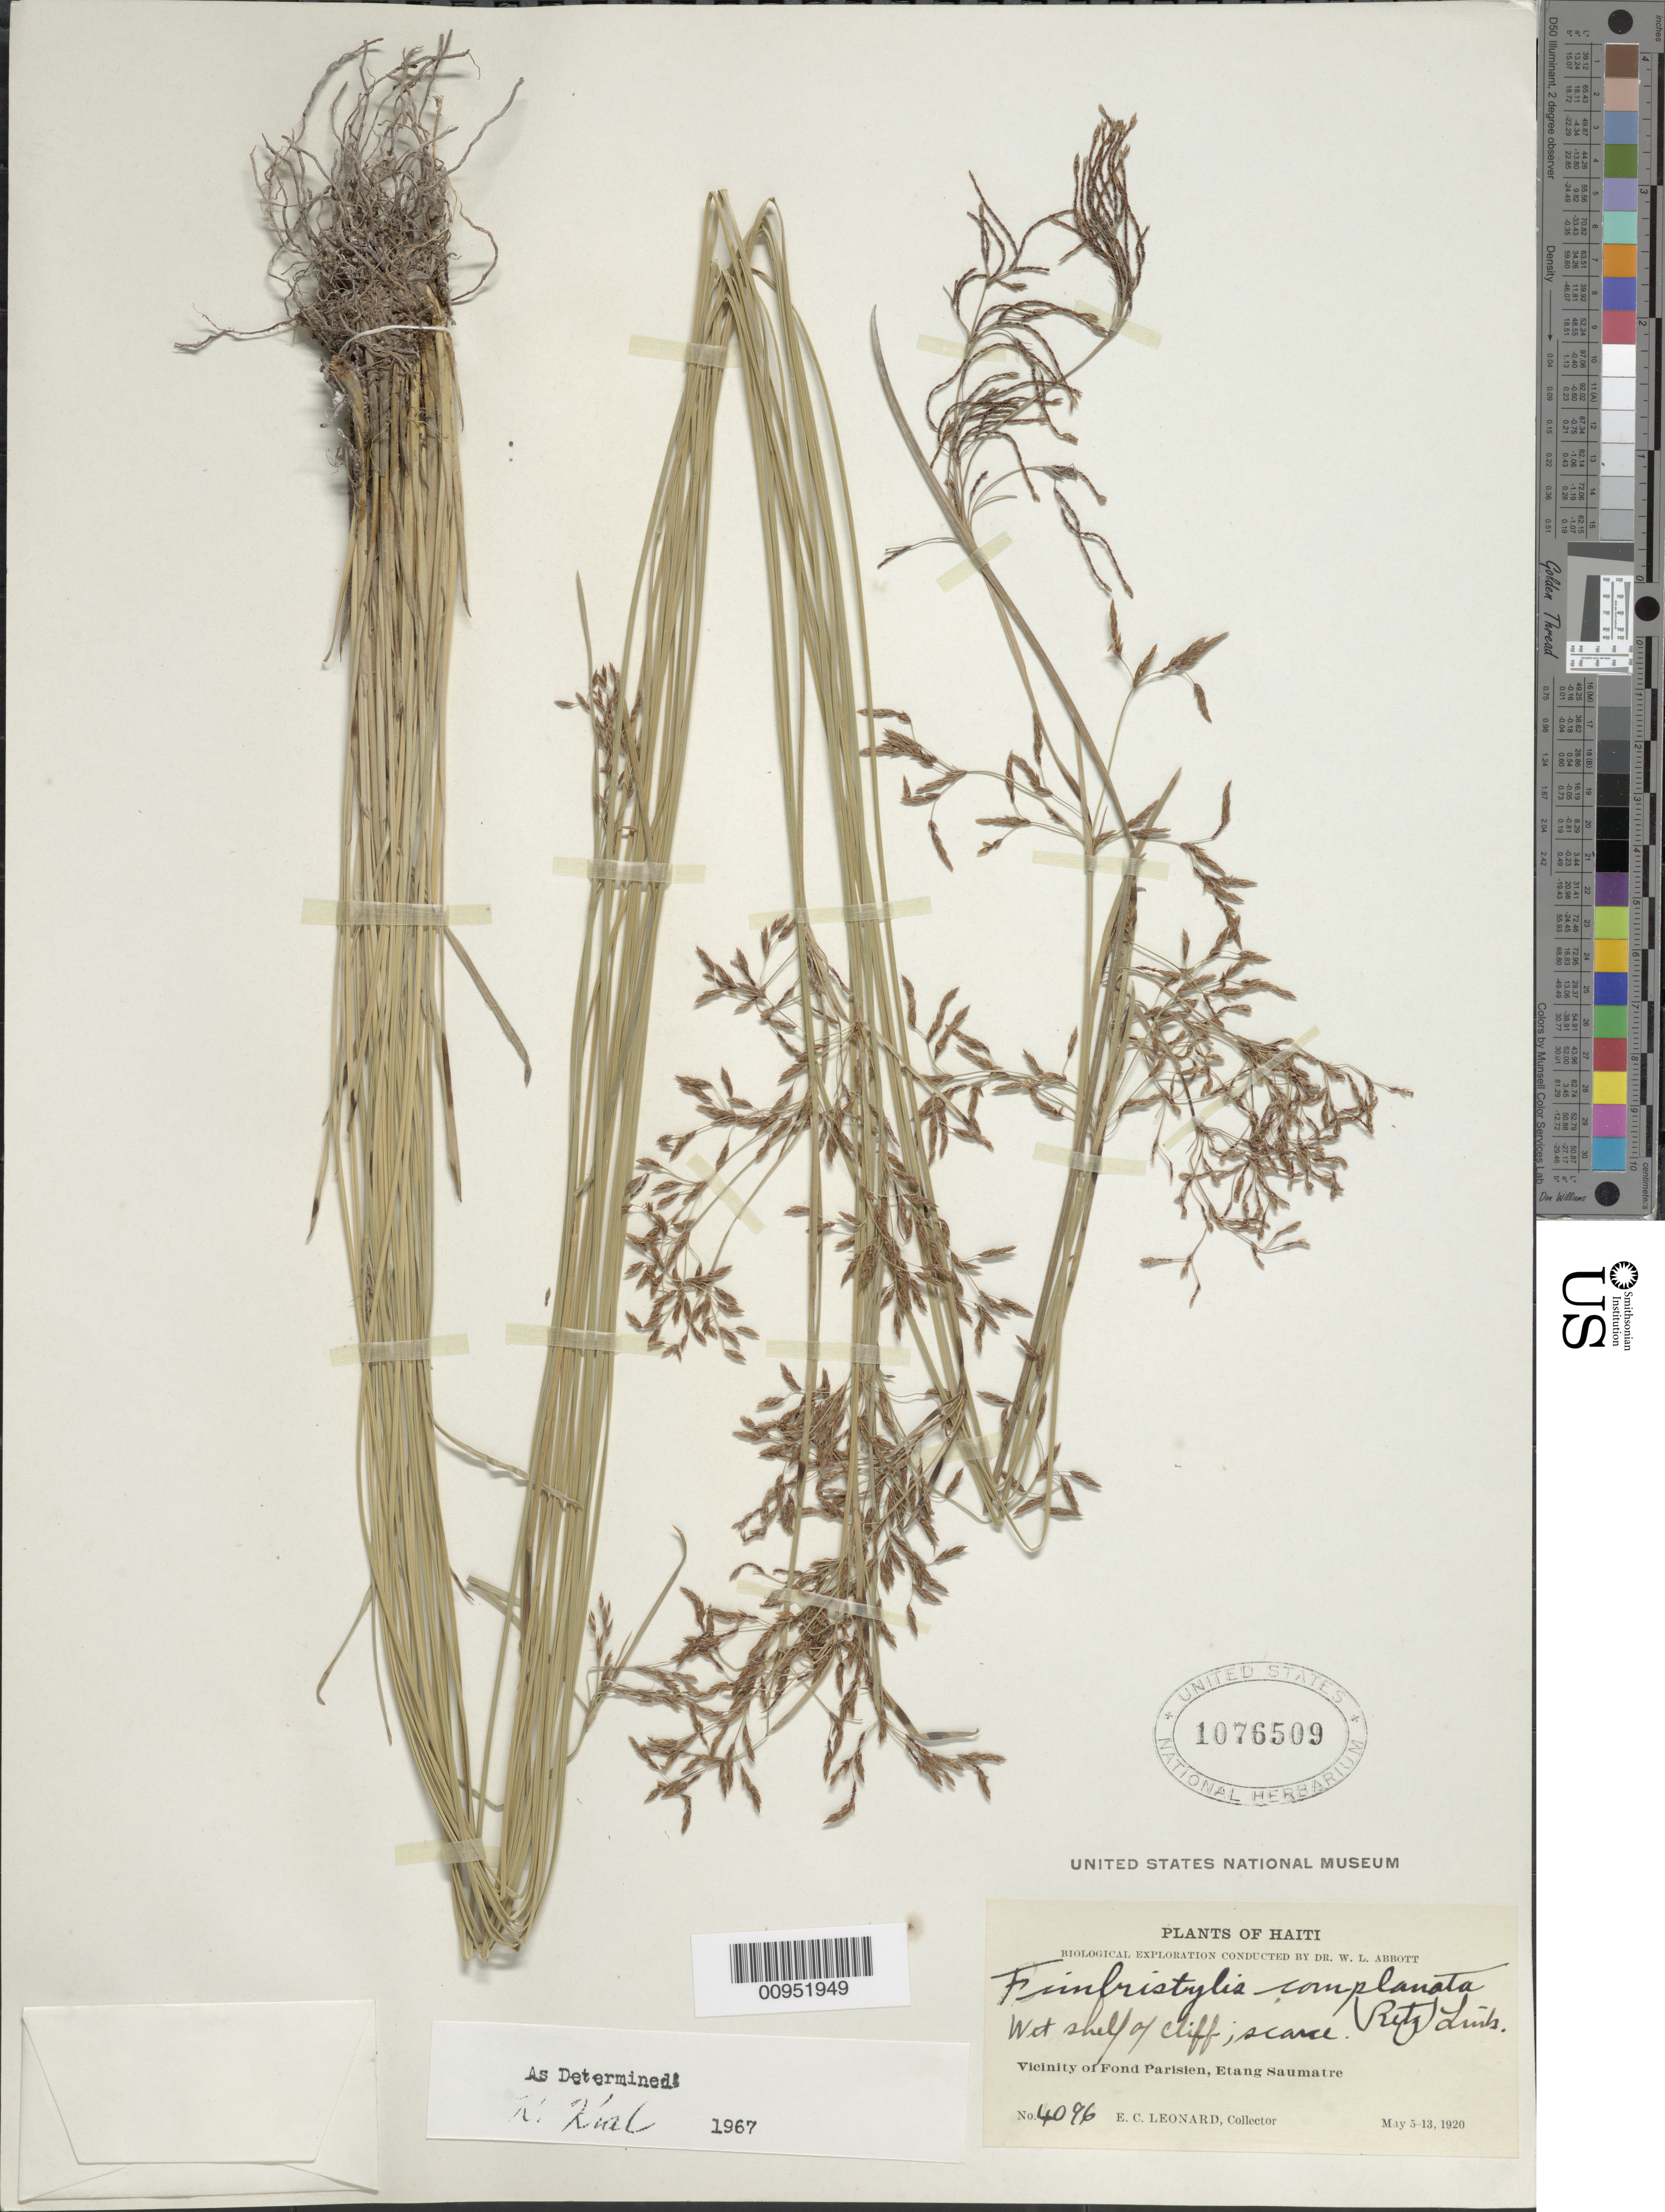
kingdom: Plantae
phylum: Tracheophyta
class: Liliopsida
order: Poales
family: Cyperaceae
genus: Fimbristylis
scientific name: Fimbristylis complanata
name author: (Retz.) Link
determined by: Kral, Robert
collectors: E. C. Leonard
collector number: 4096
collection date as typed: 05 May 1920 to 13 May 1920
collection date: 1920-05-05/1920-05-13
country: Haiti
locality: Vicinity of Fond Parisien, Etang Saumatre, shelf of cliff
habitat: Wet shelf of cliff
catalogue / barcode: US 1076509